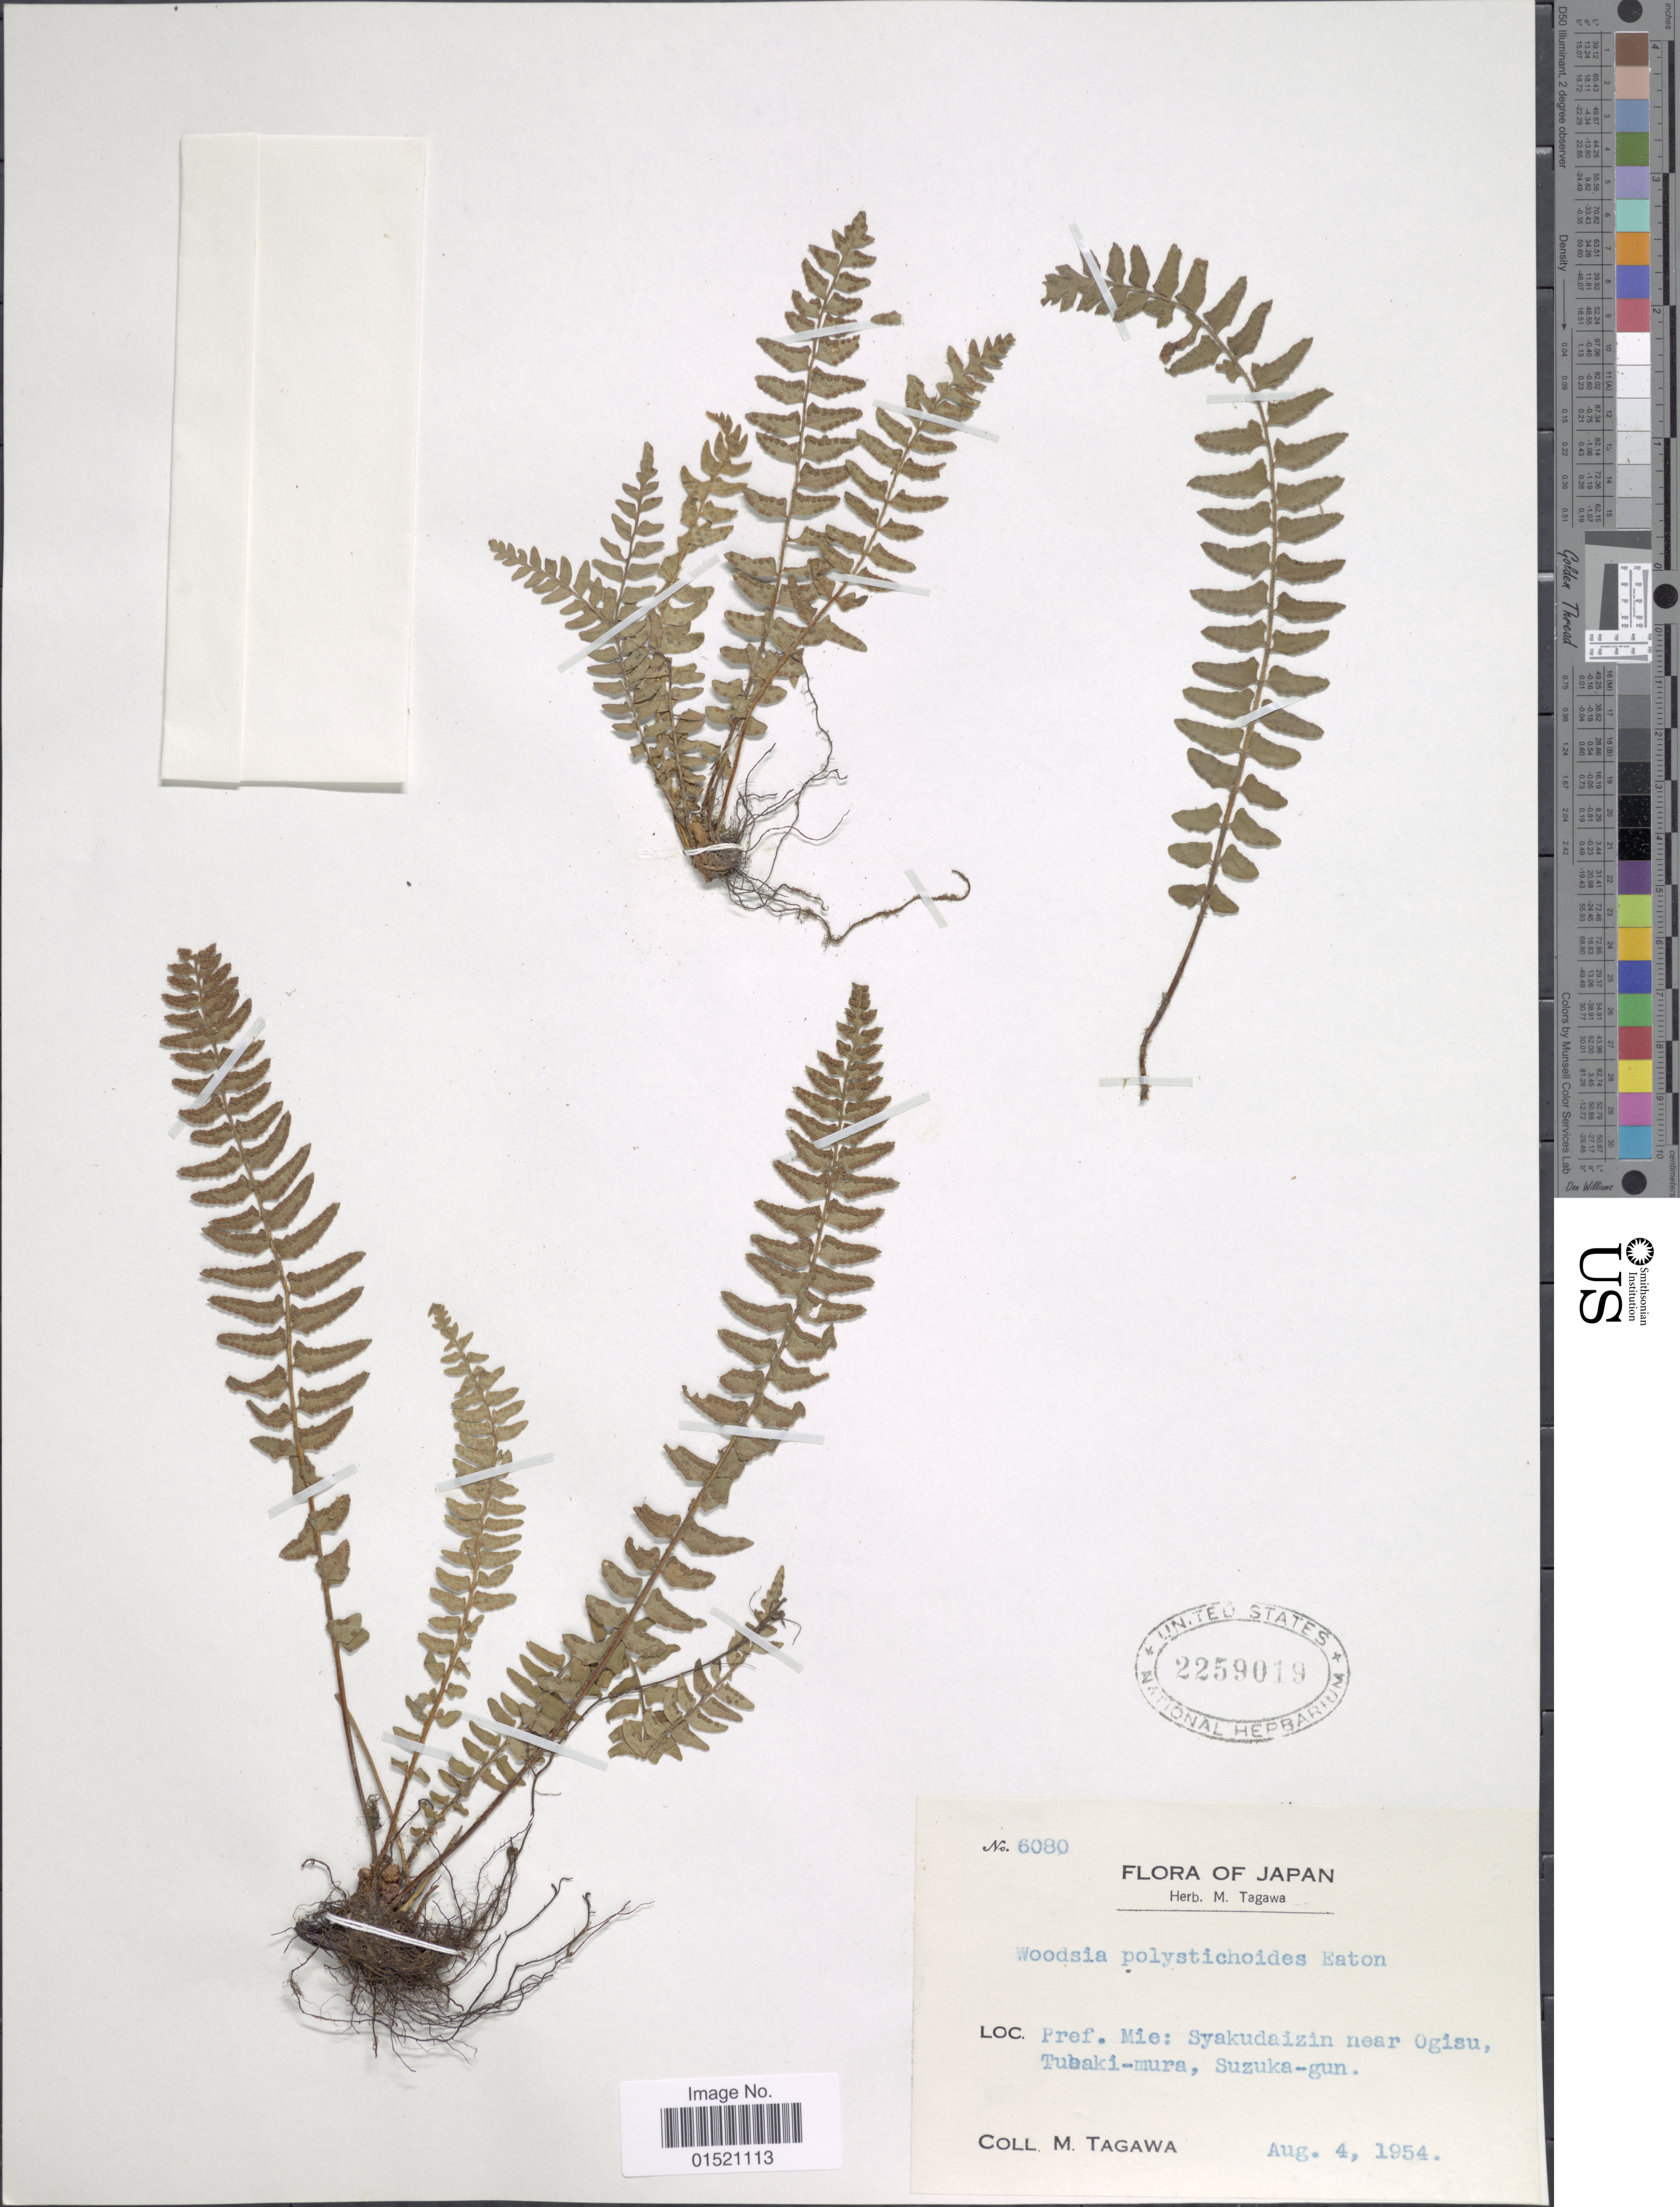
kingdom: Plantae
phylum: Tracheophyta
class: Polypodiopsida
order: Polypodiales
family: Woodsiaceae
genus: Woodsia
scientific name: Woodsia polystichoides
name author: D.C. Eaton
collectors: M. Tagawa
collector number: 6080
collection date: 1954-08-04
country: Japan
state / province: Mie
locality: Pref. Mie: Syakudaizin near Ogisu, Tubaki-mura, Suzuka-gun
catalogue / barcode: US 2259019